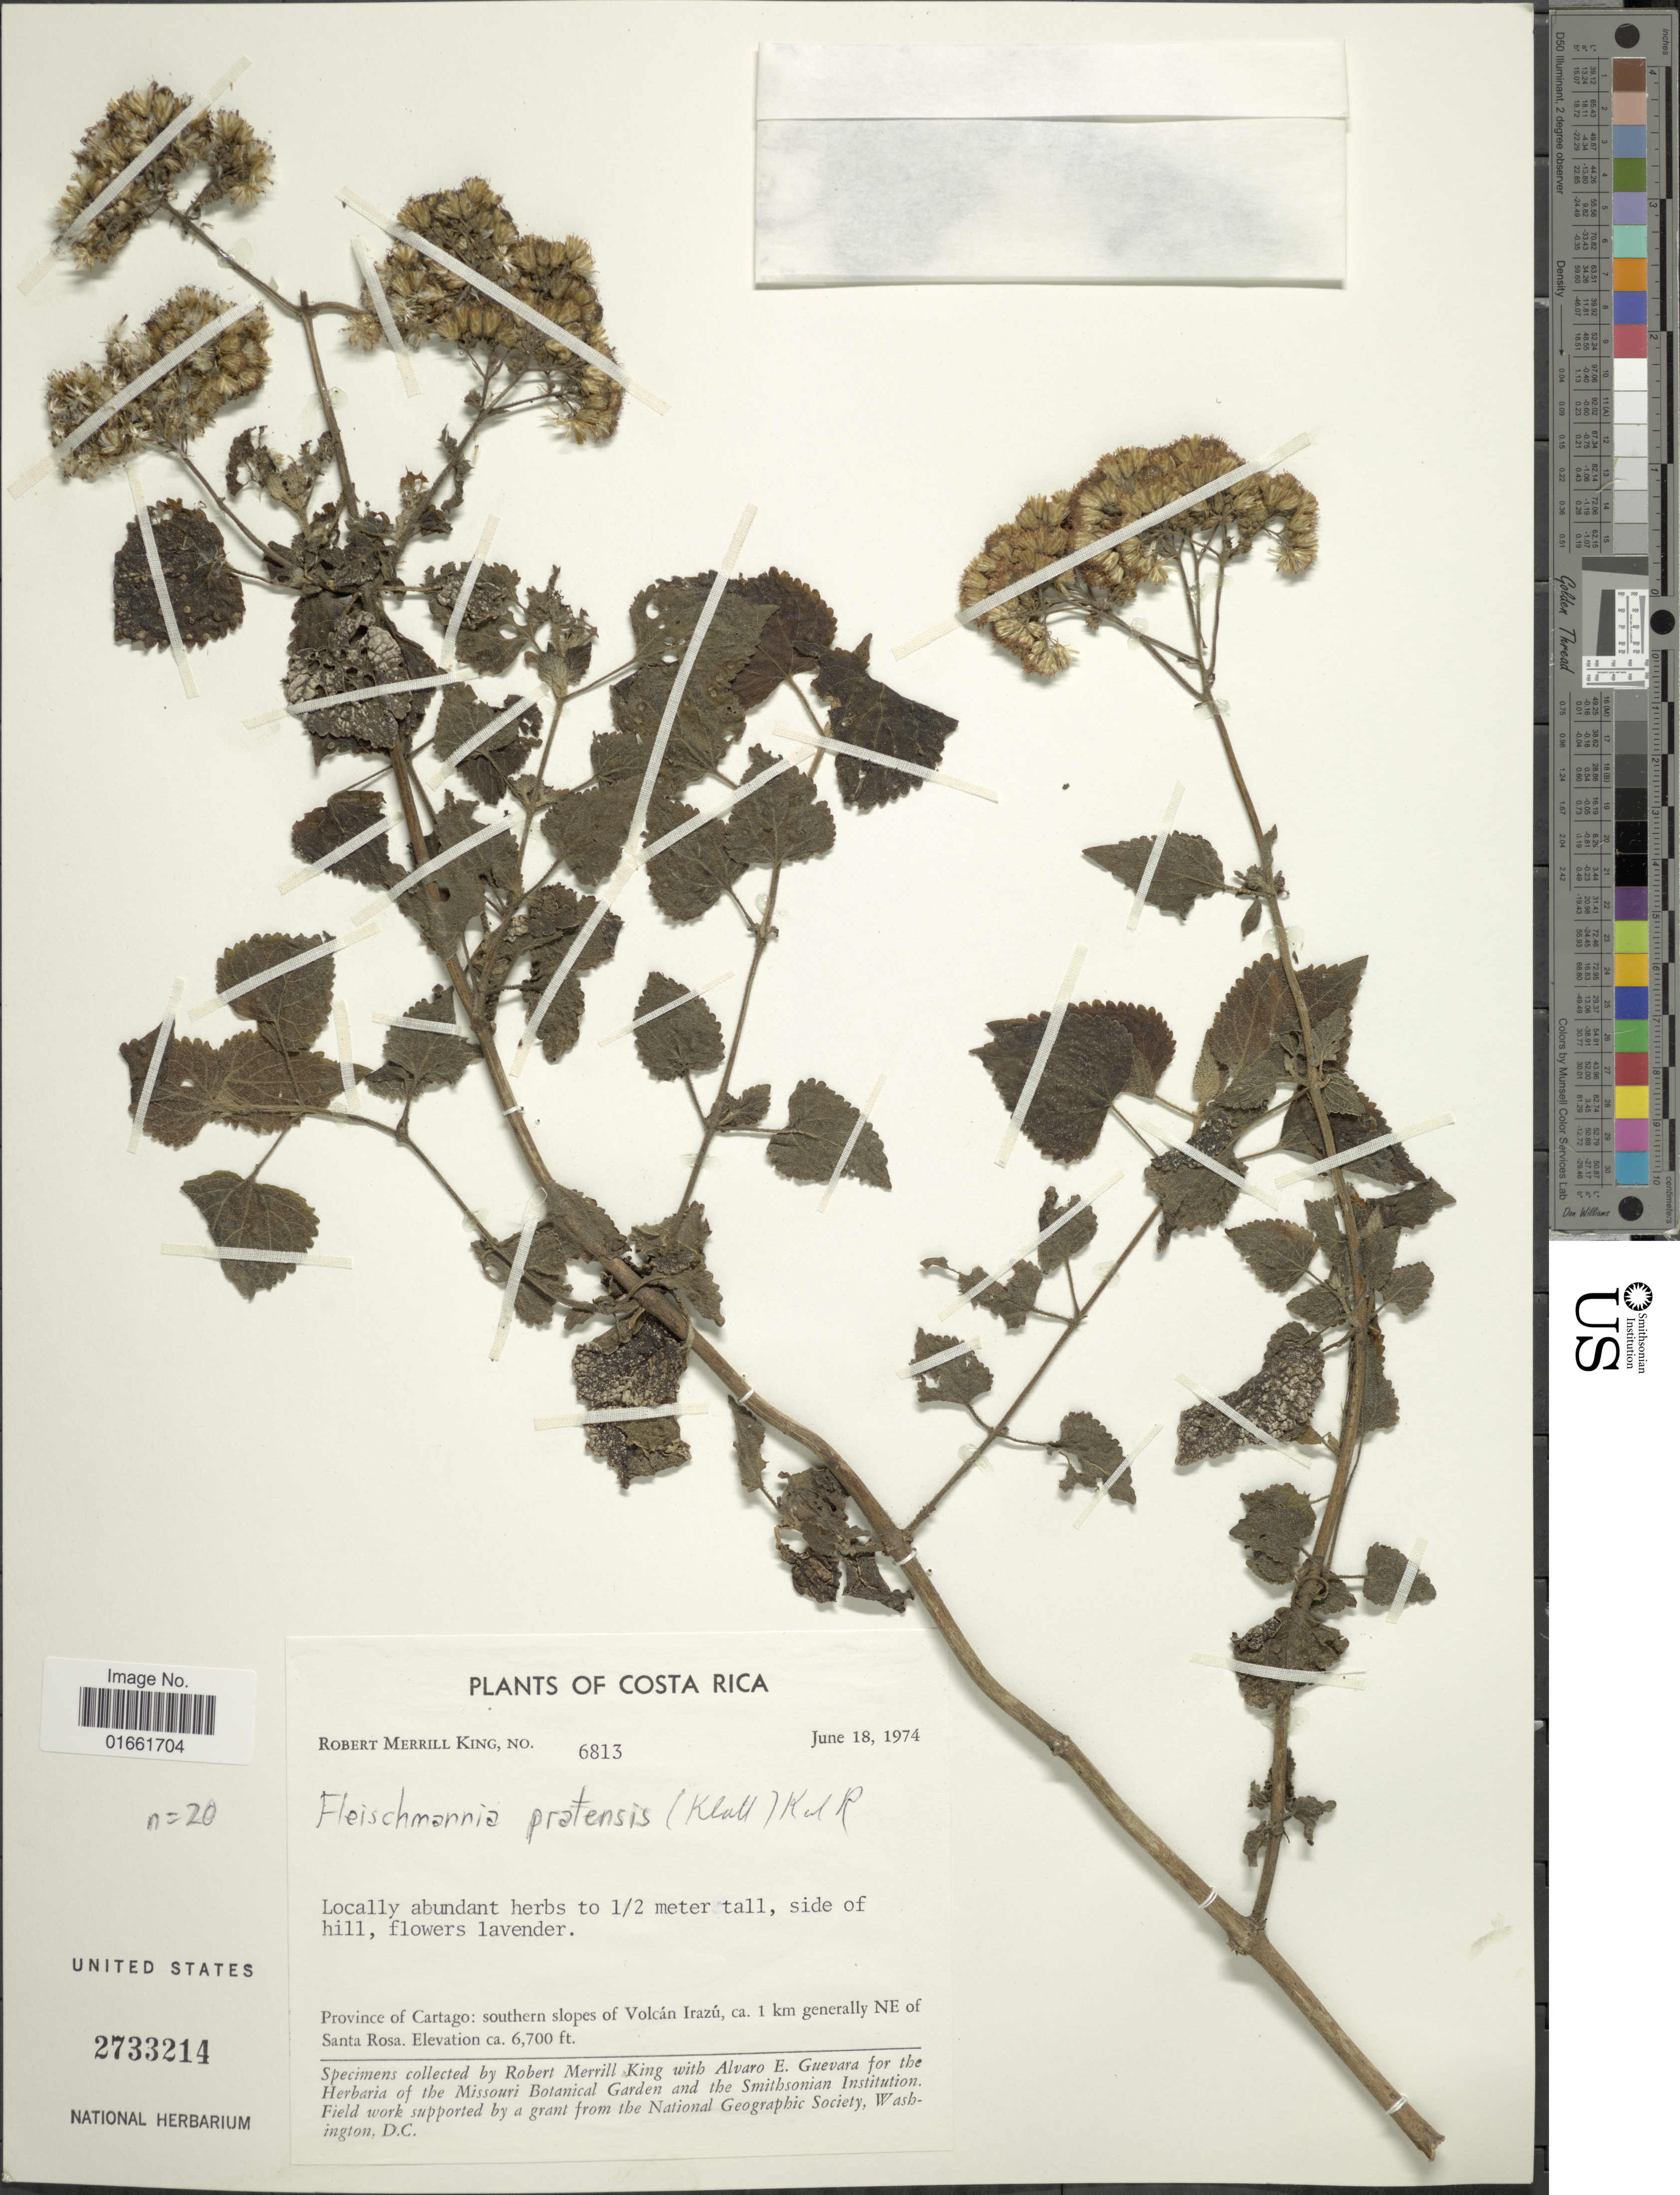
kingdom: Plantae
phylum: Tracheophyta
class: Magnoliopsida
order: Asterales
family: Asteraceae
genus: Fleischmannia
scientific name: Fleischmannia pratensis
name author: (Klatt) R.M. King & H. Rob.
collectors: R. M. King & A. E. Guevara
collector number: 6813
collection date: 1974-06-18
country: Costa Rica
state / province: Cartago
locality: Province of Cartago: southern slopes of Volcan Irazu, ca 1 km generally NE of Santa Rosa.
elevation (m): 2042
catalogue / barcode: US 2733214